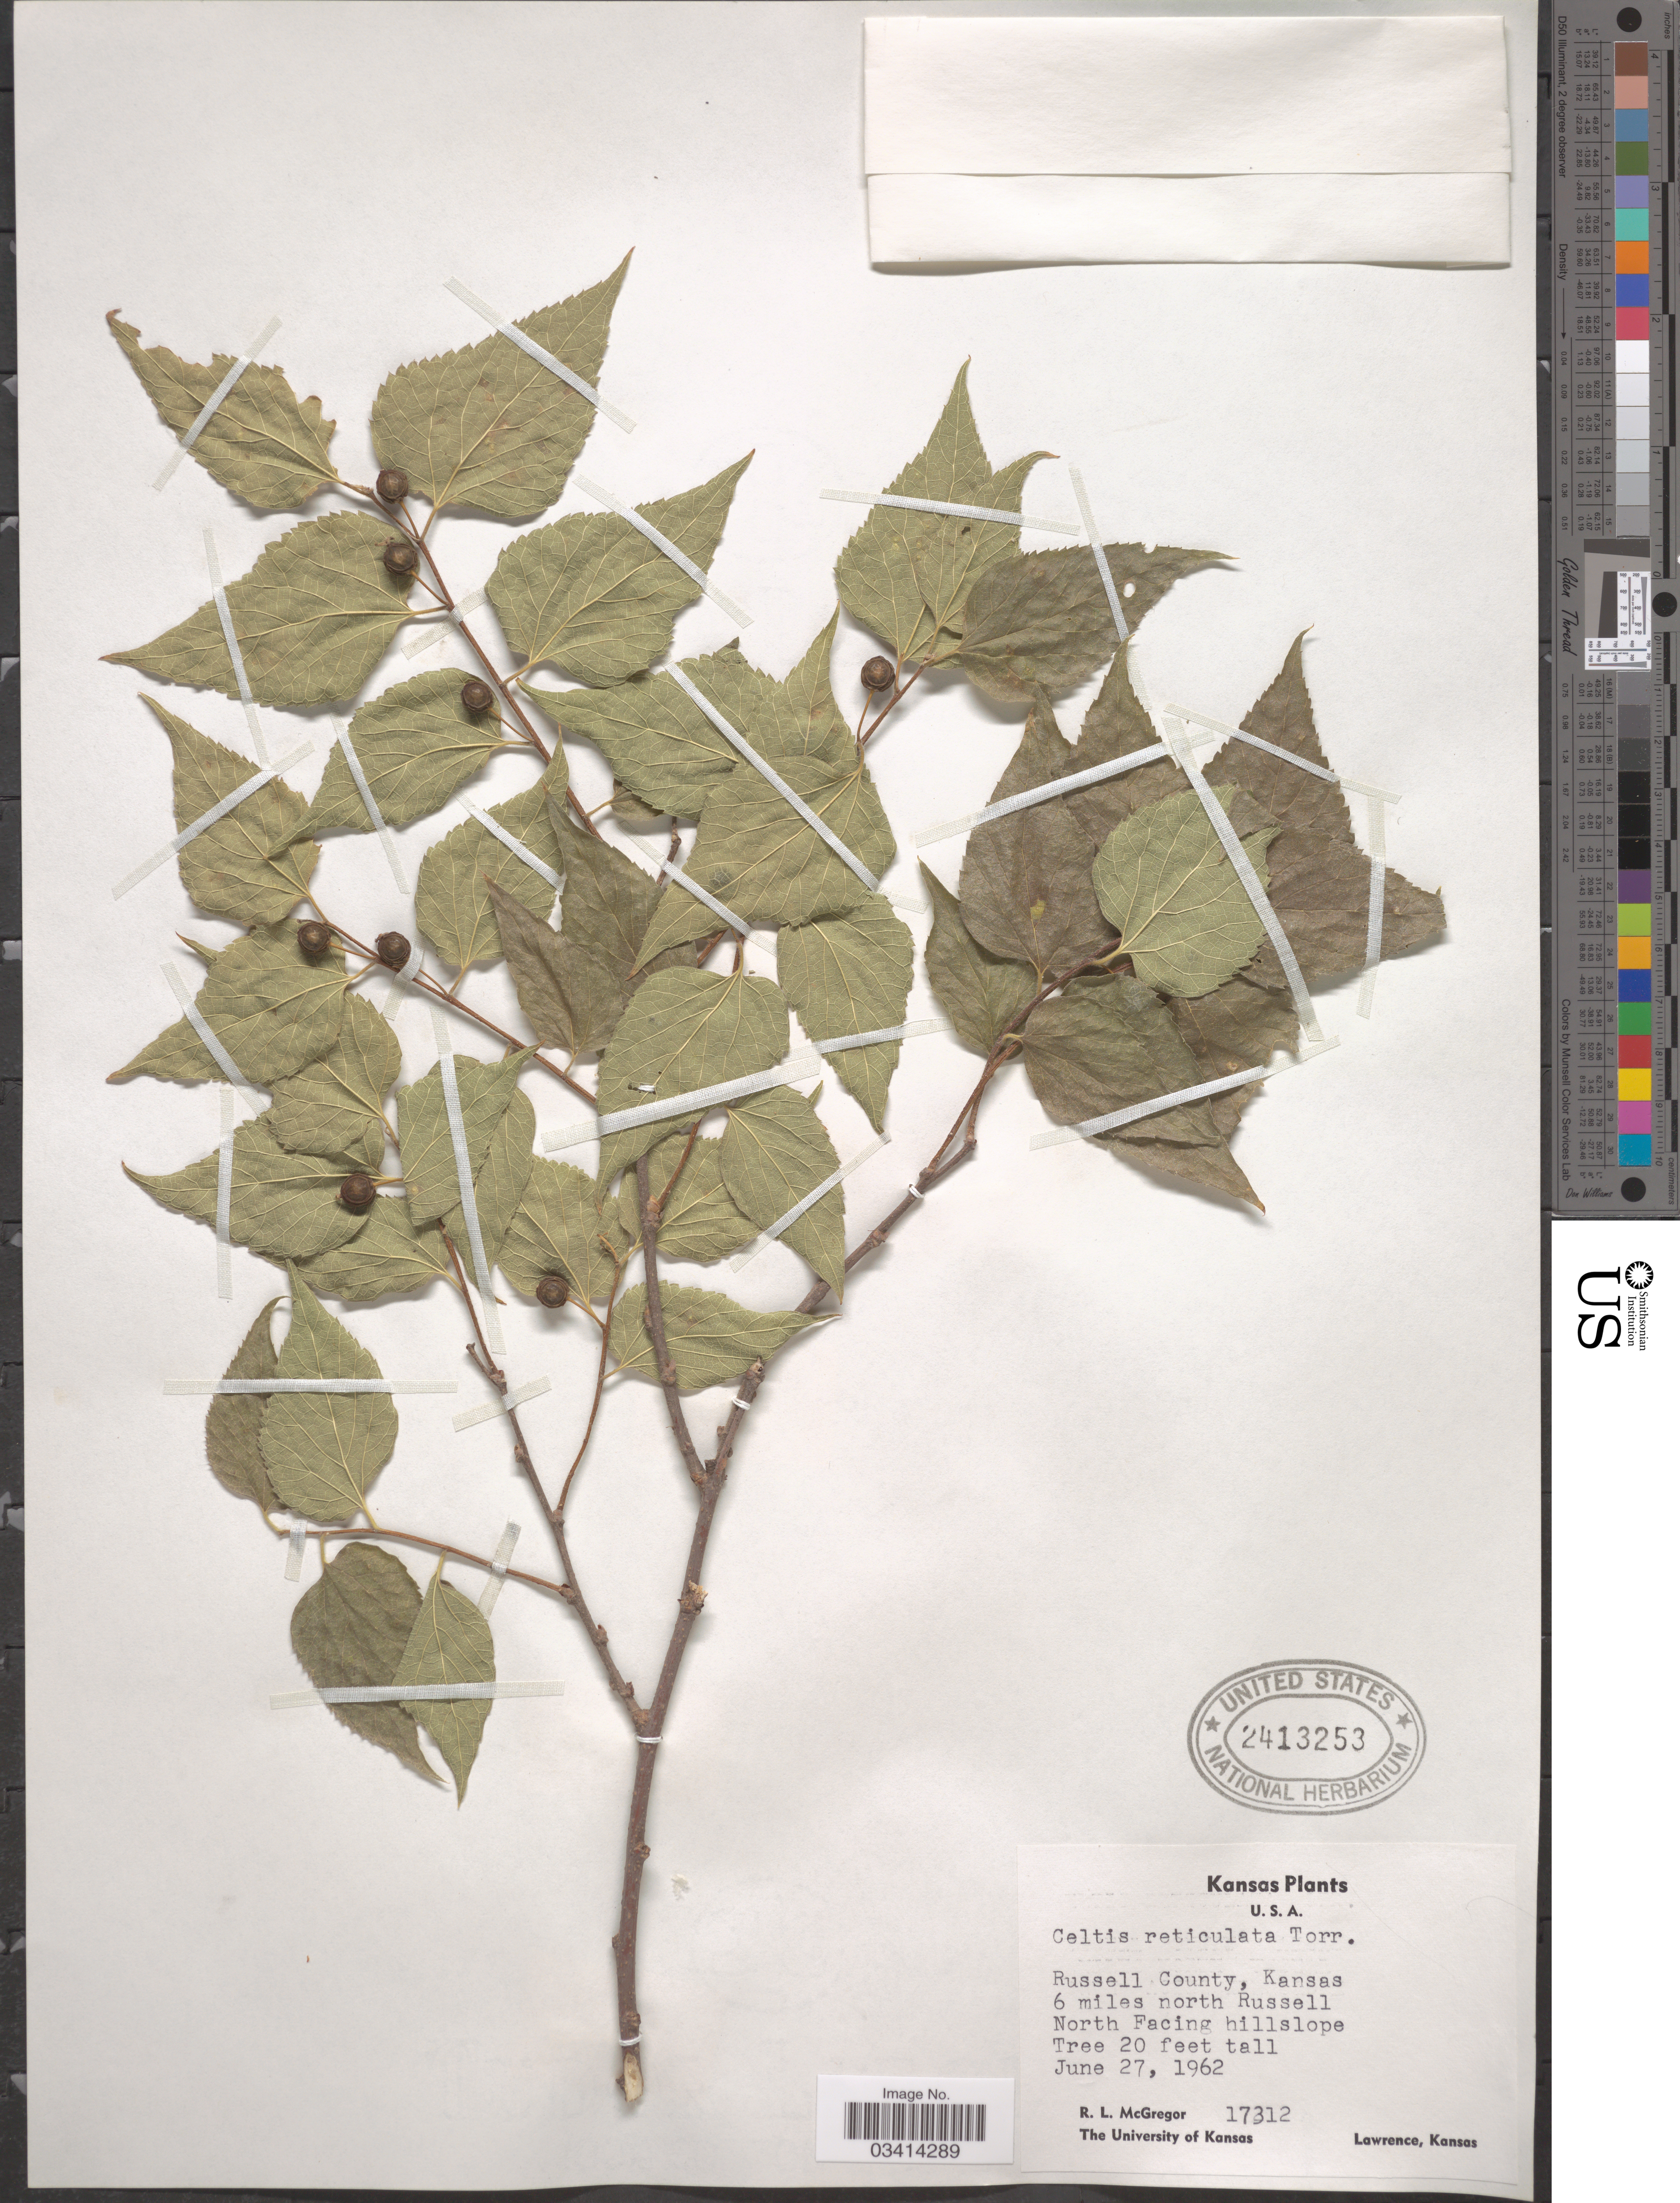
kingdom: Plantae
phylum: Tracheophyta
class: Magnoliopsida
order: Rosales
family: Cannabaceae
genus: Celtis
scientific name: Celtis reticulata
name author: Torr.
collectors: R. McGregor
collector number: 17312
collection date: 1962-06-27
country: United States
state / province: Kansas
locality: Russell County, Kansas 6 miles north Russell North Facing hillslope.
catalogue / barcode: US 2413253